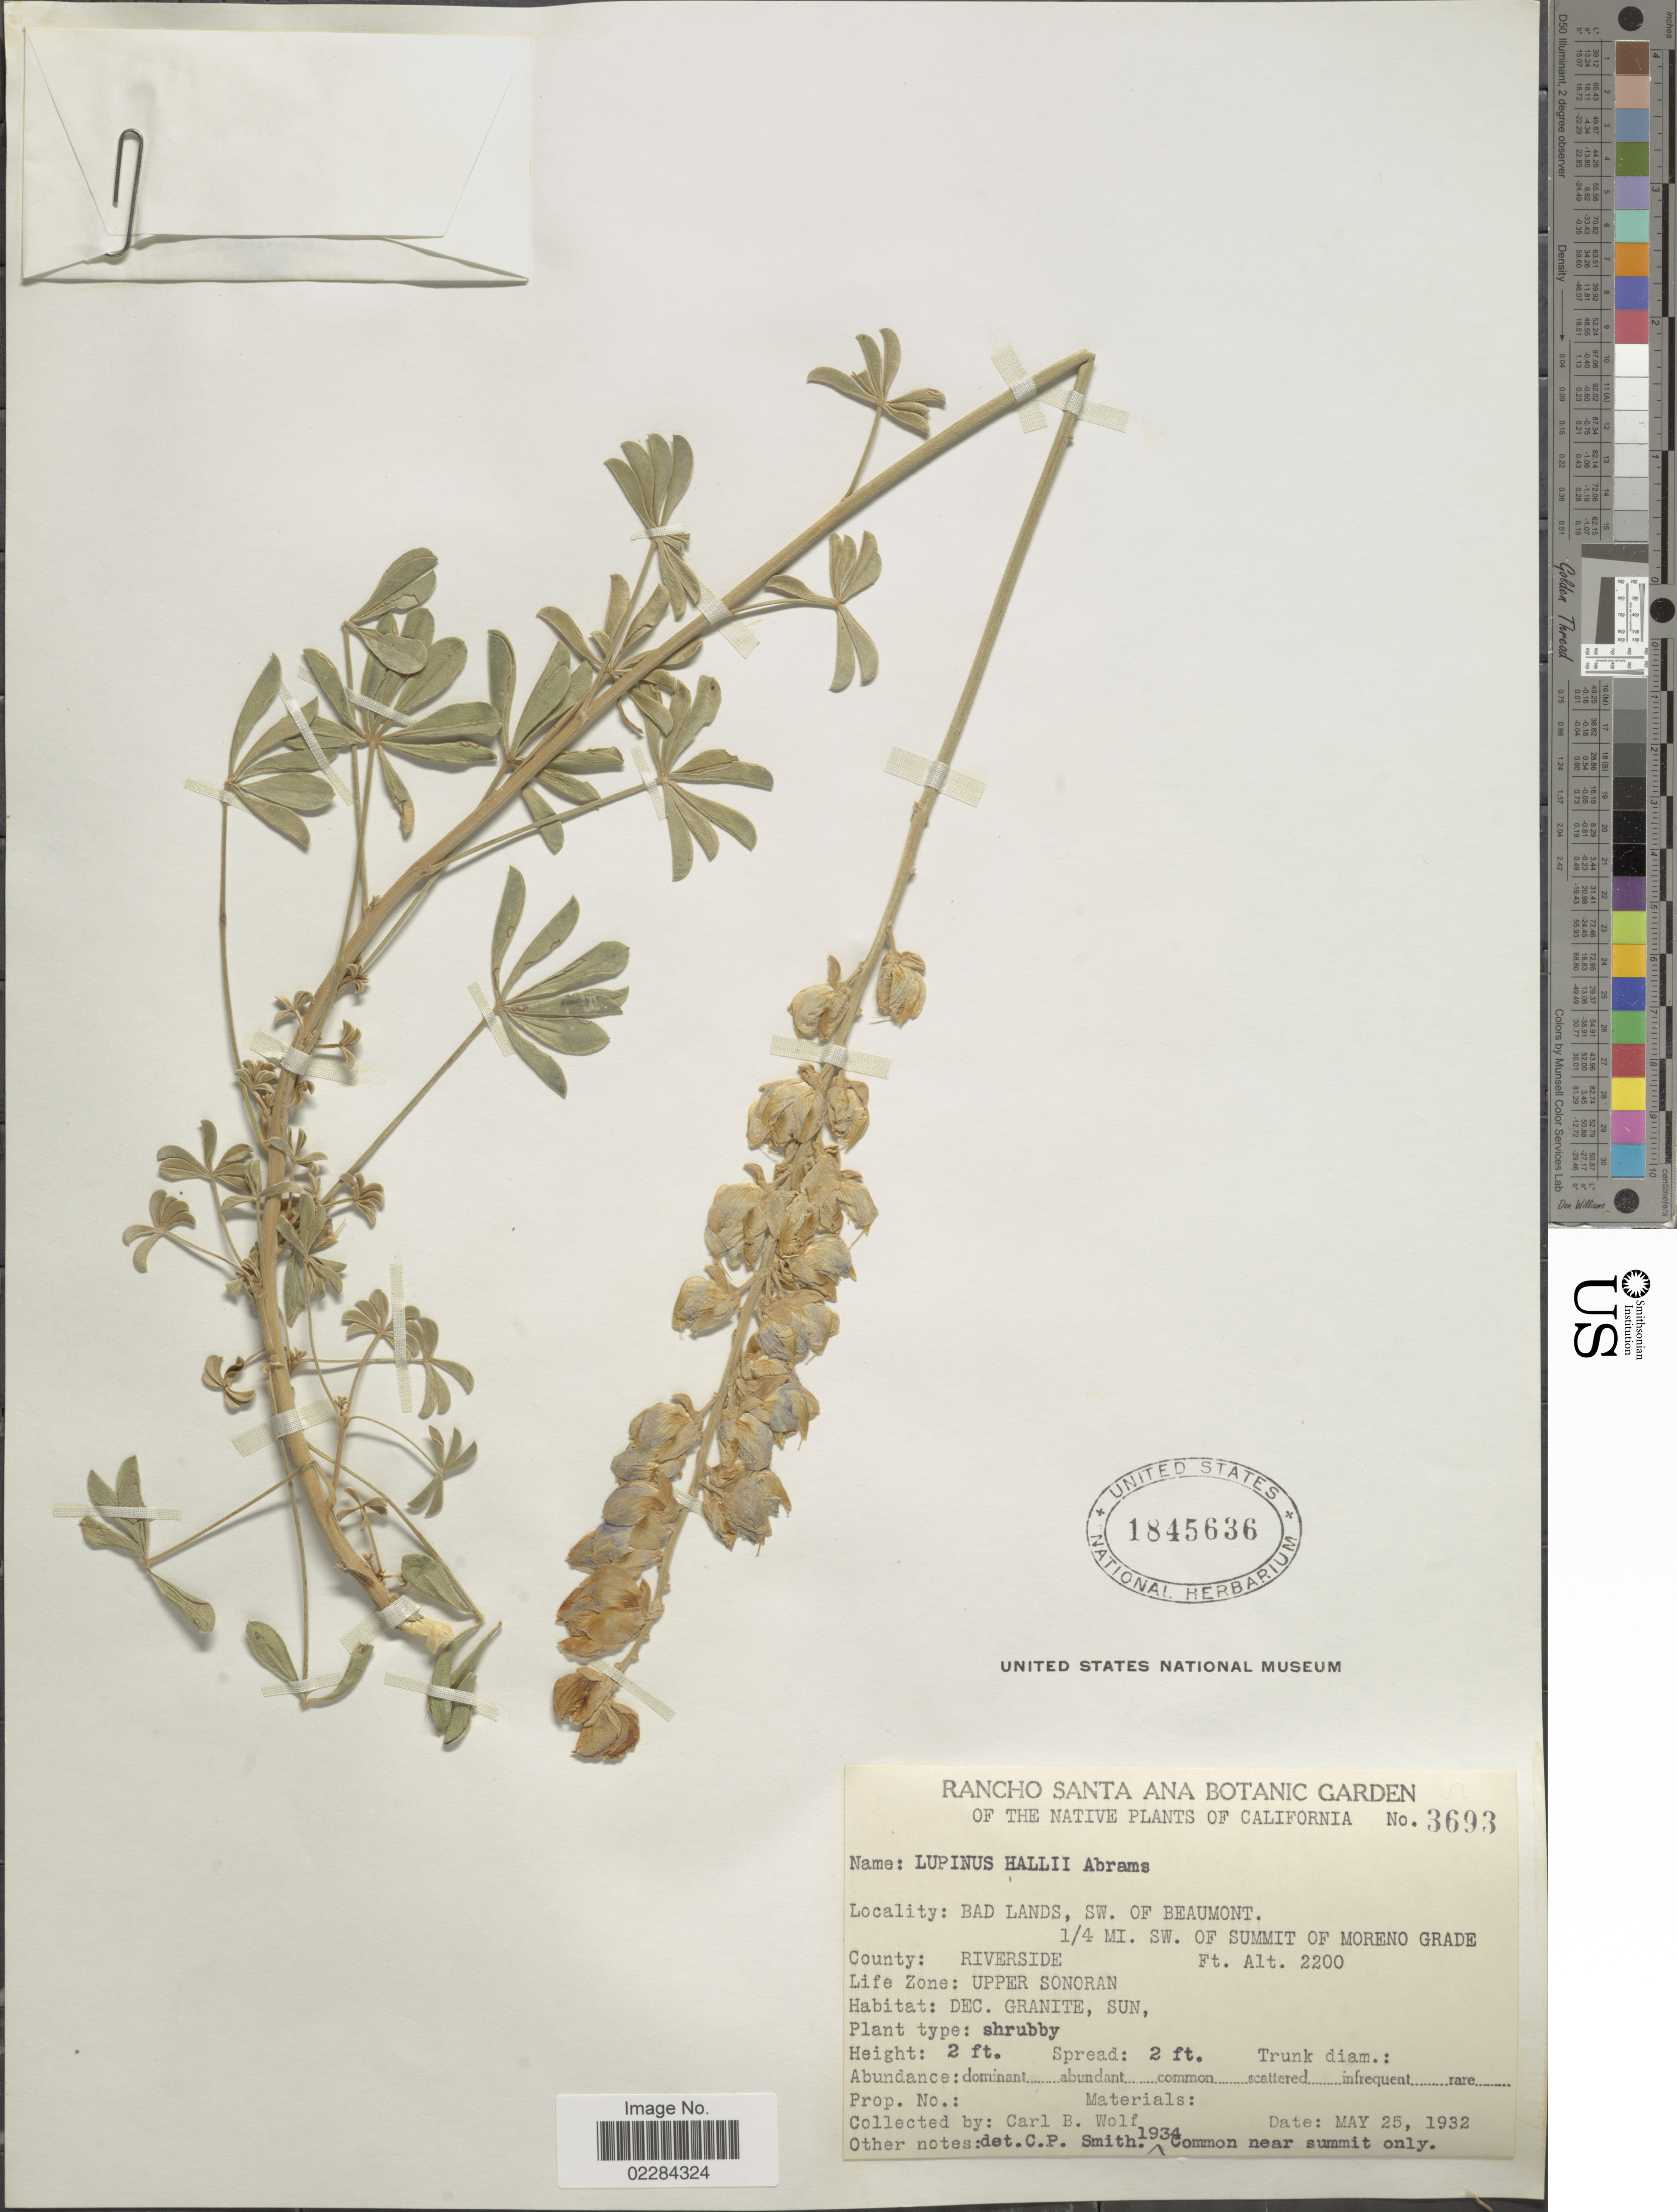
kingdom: Plantae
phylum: Tracheophyta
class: Magnoliopsida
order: Fabales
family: Fabaceae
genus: Lupinus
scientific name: Lupinus excubitus var. hallii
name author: (Abrams) C.P. Sm.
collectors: C. B. Wolf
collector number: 3693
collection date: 1932-05-25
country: United States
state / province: California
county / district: Riverside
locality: Bad Lands, SW. of Beaumont. 1/4 mi. Sw. of Summit of Morengo Grade. Riverside County.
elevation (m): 671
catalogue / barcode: US 1845636